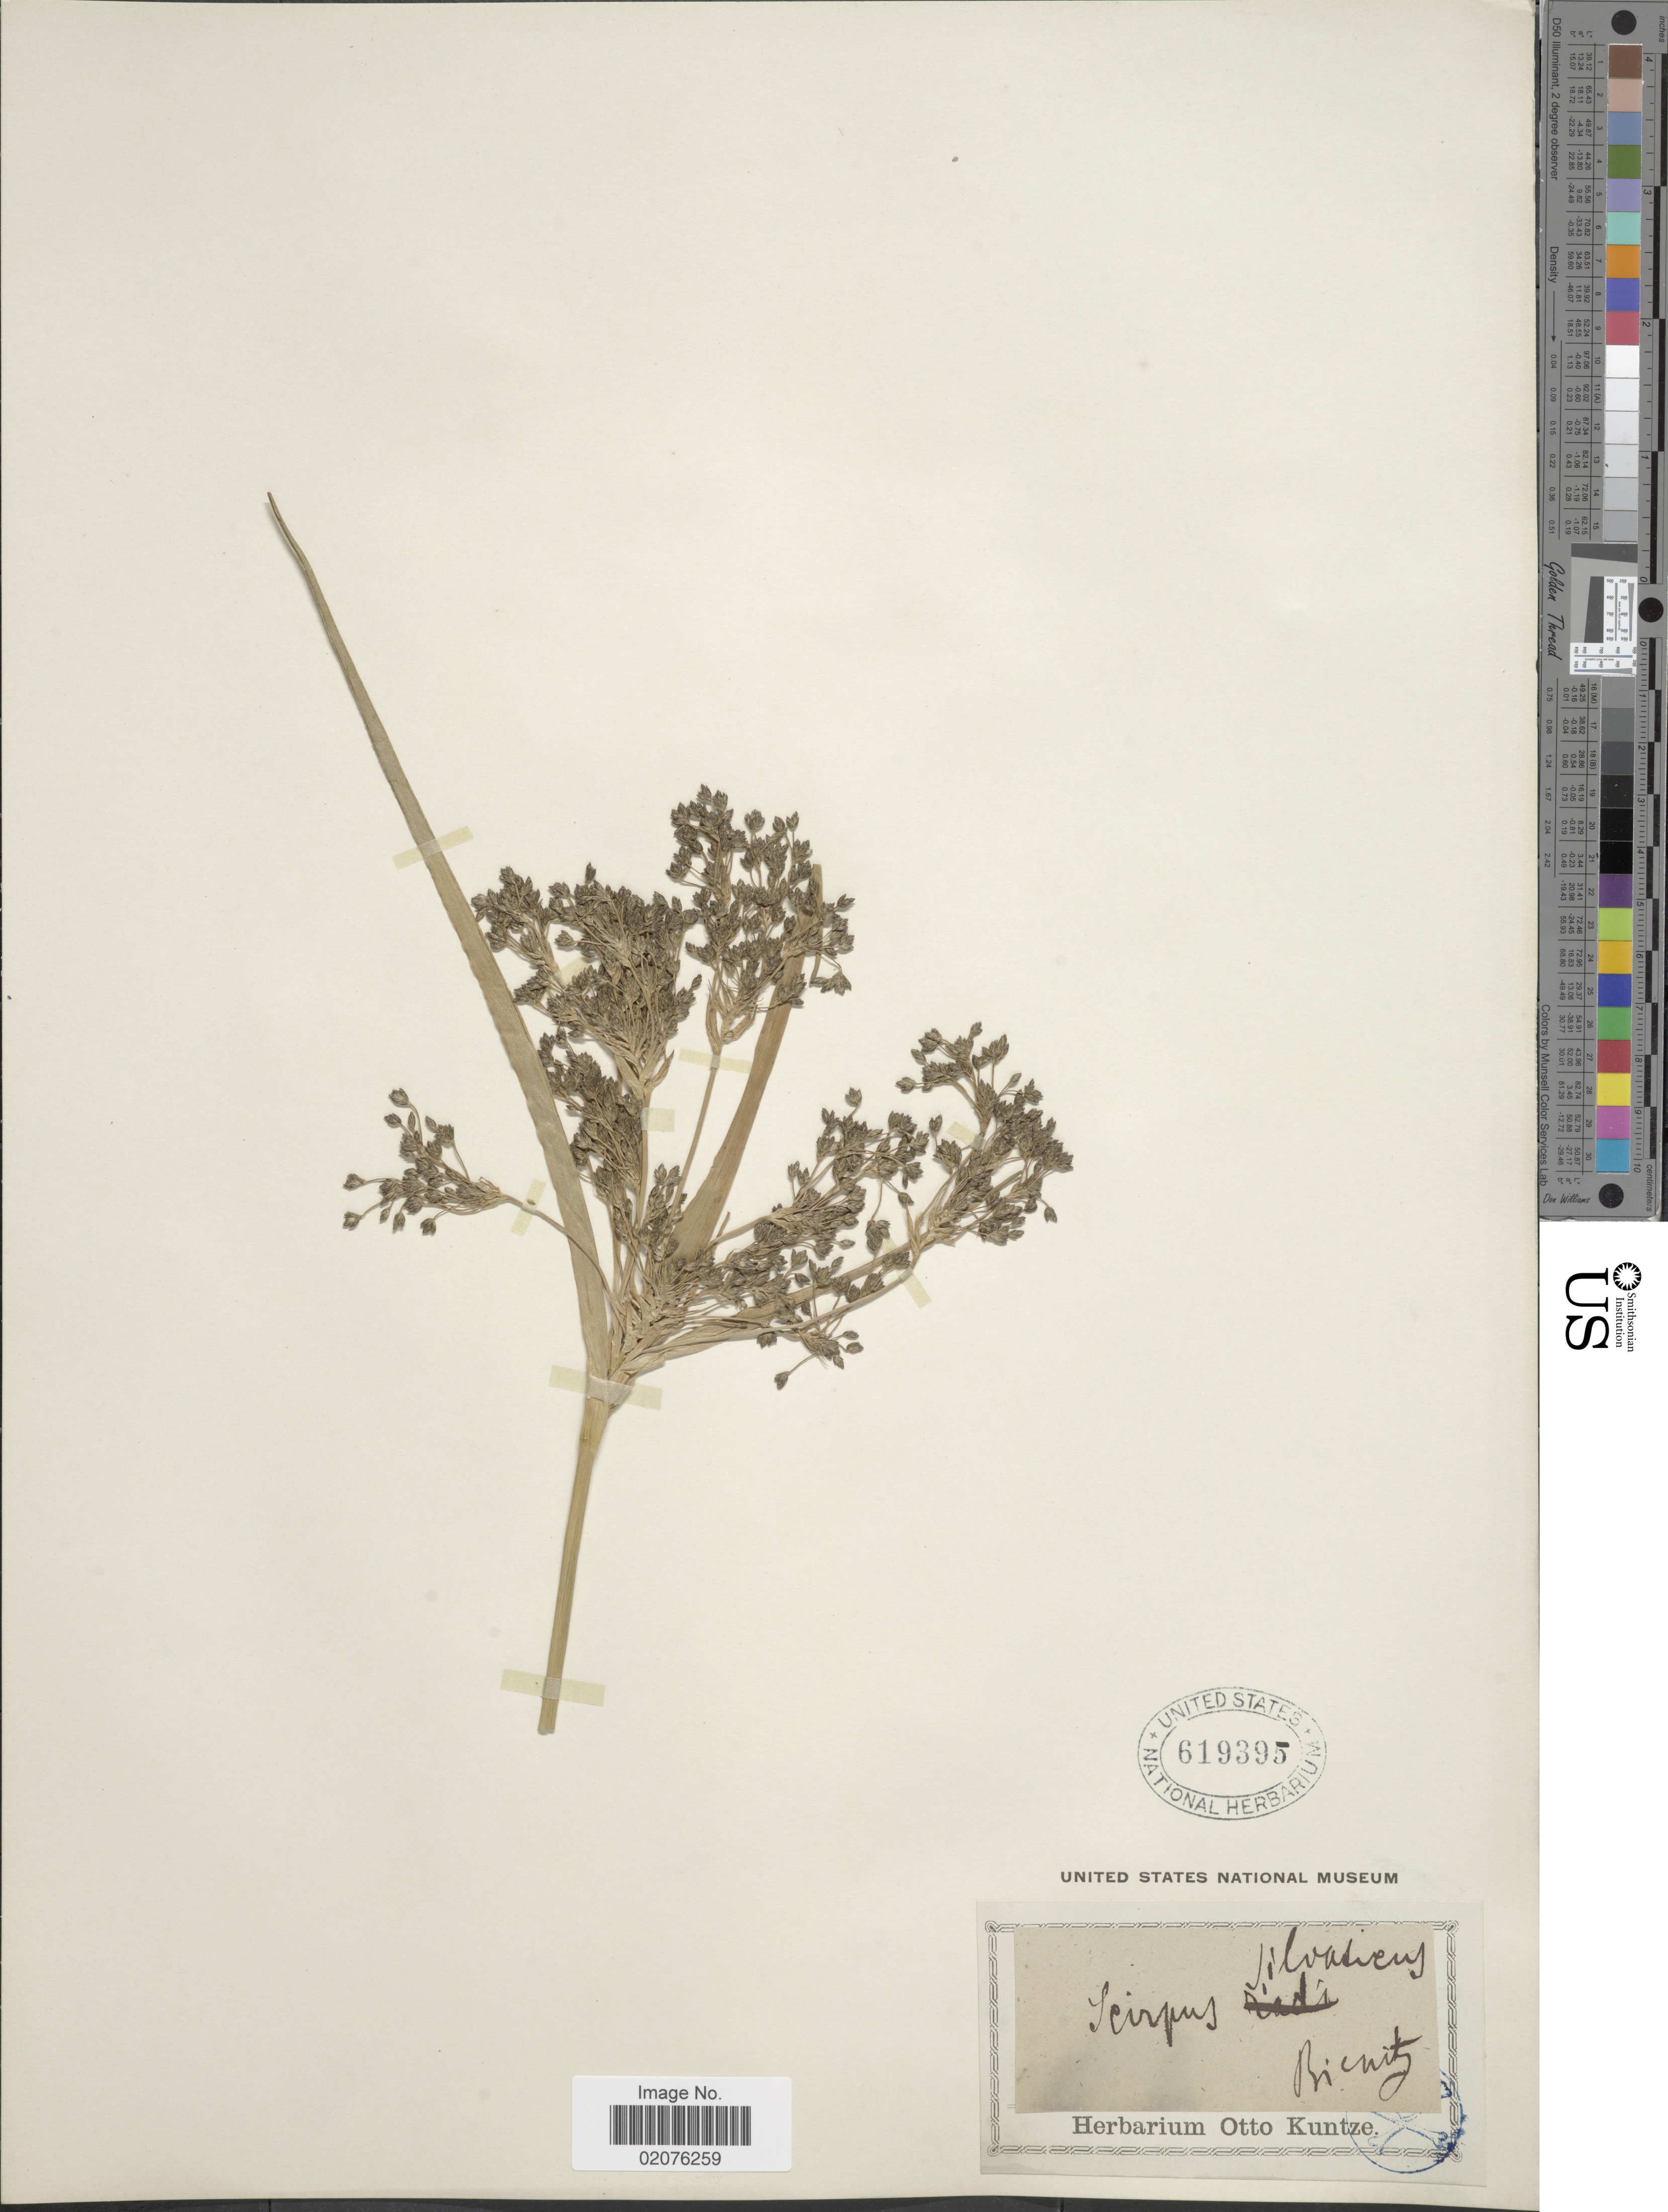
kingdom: Plantae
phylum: Tracheophyta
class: Liliopsida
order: Poales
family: Cyperaceae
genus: Scirpus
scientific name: Scirpus sylvaticus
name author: L.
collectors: K. Baenitz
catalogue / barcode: US 619395